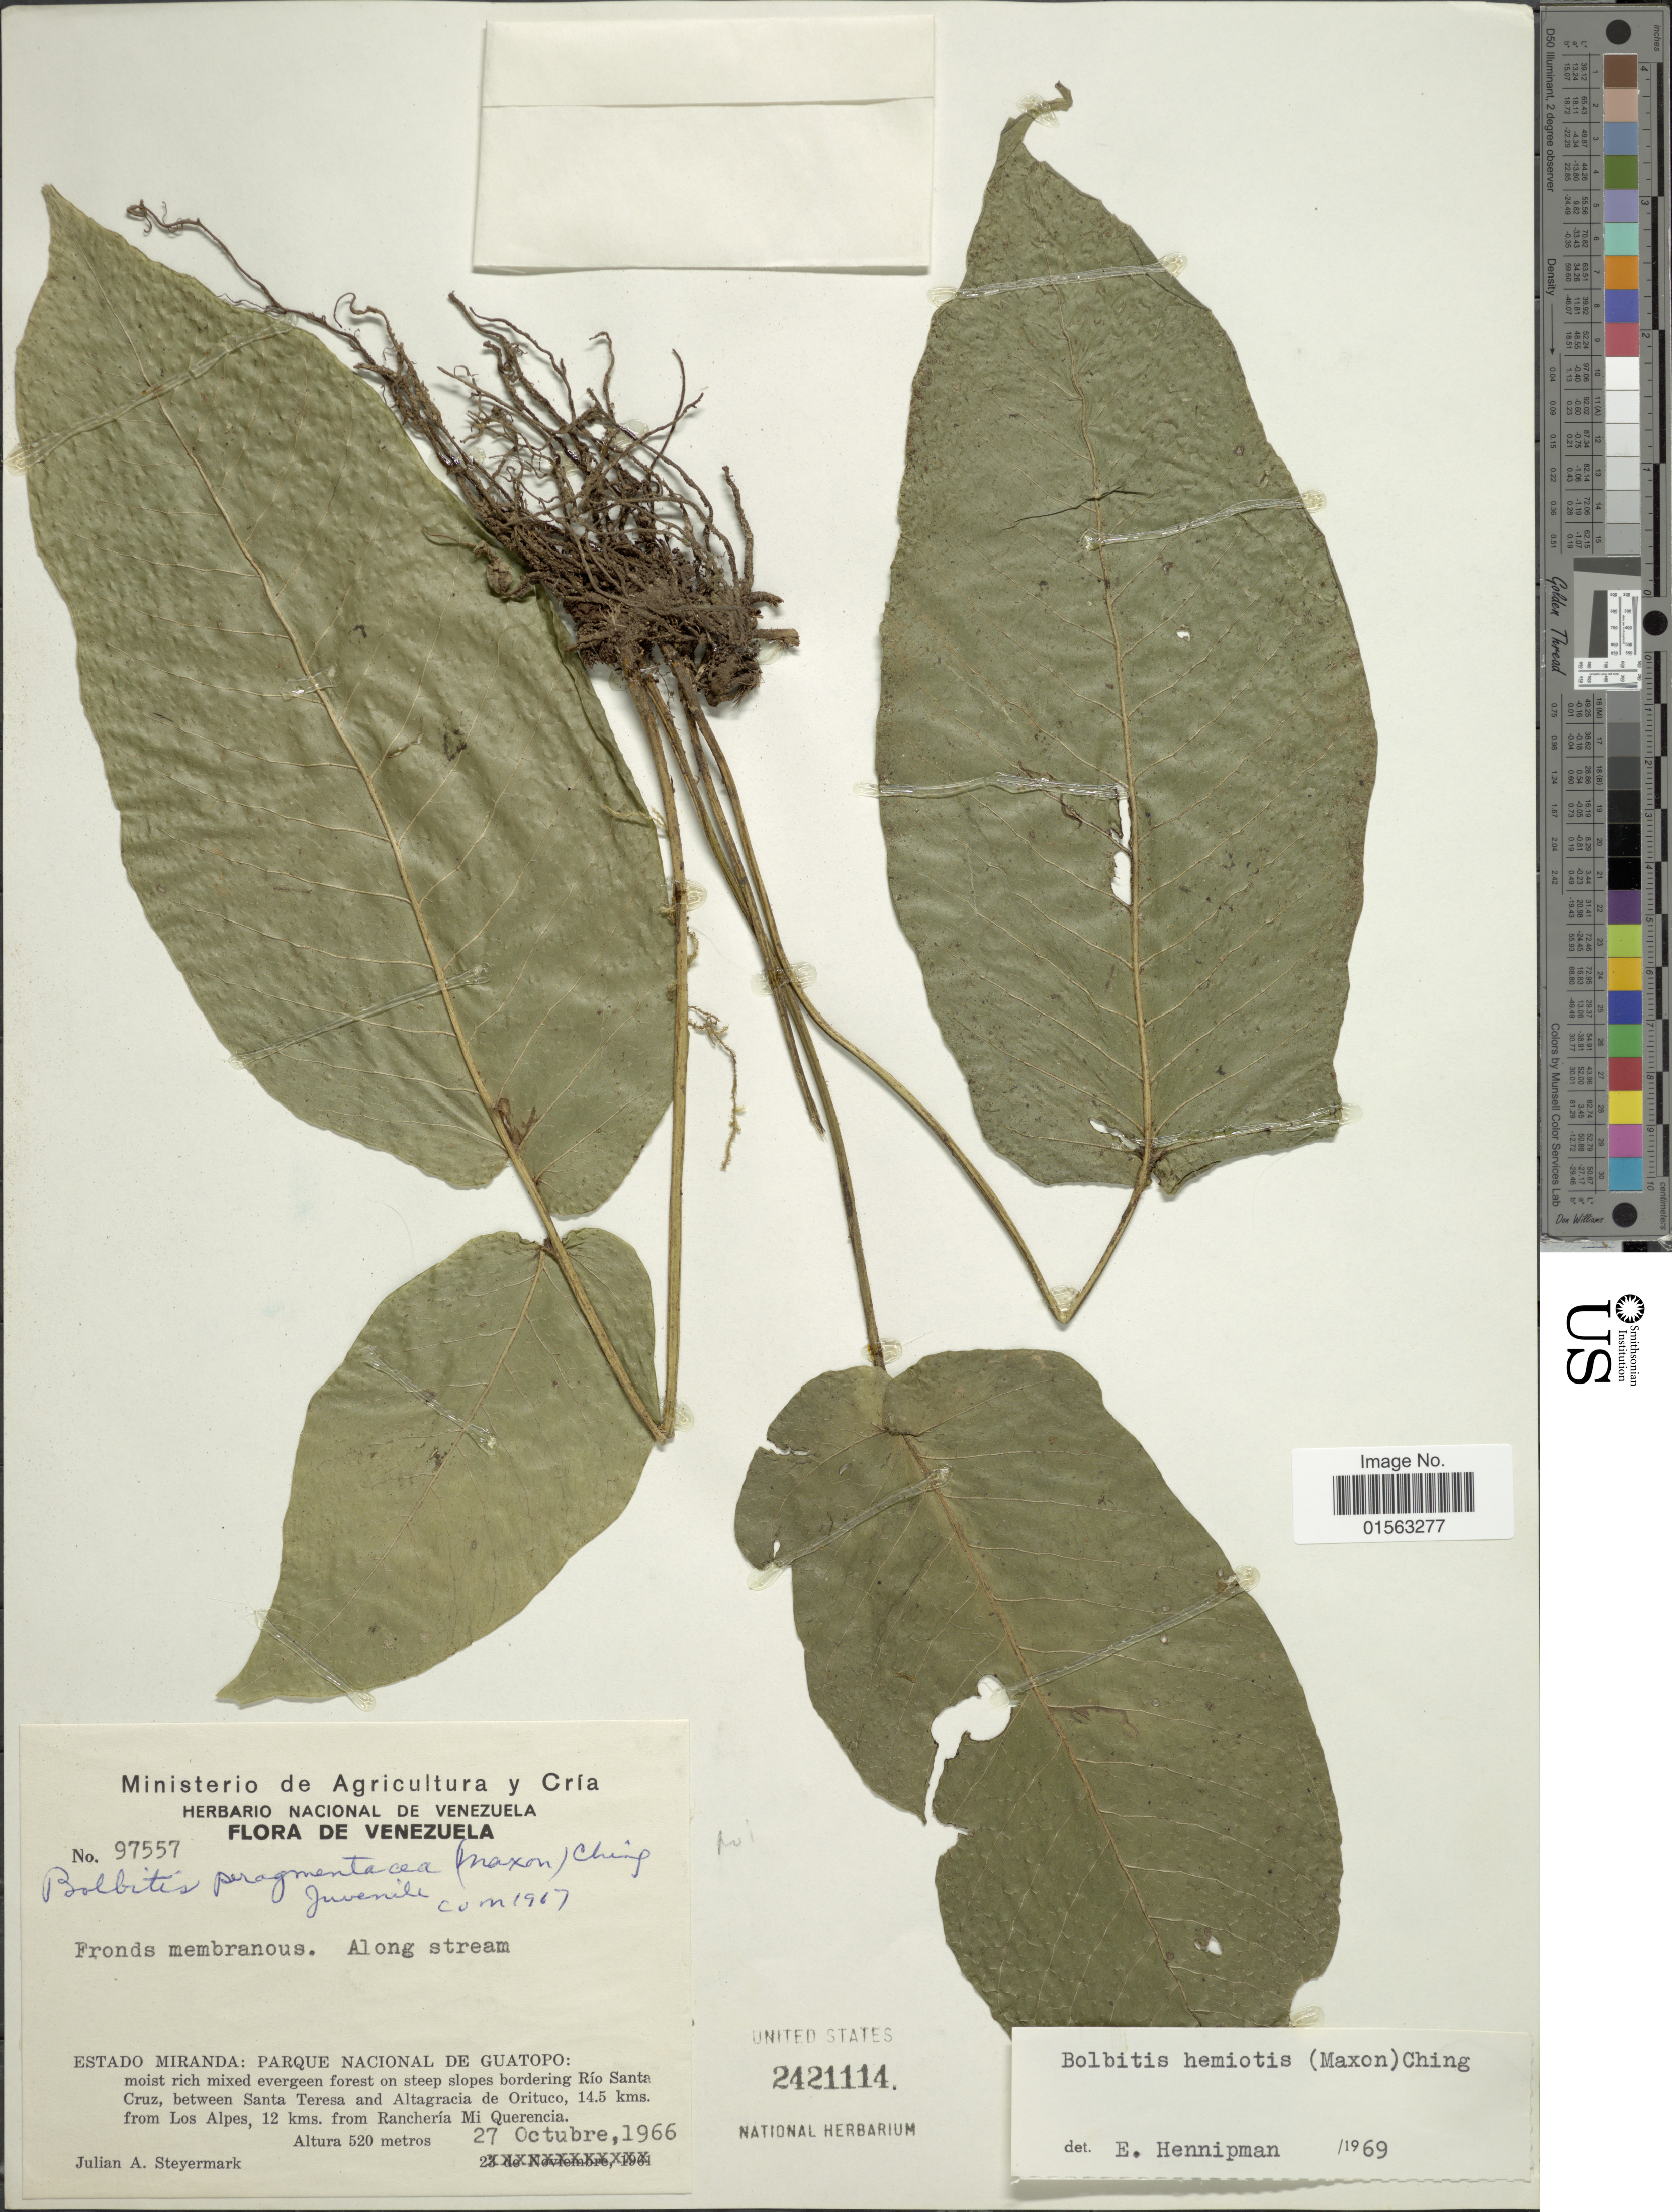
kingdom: Plantae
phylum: Tracheophyta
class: Polypodiopsida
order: Polypodiales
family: Dryopteridaceae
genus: Mickelia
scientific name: Mickelia hemiotis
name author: (Maxon) R.C. Moran et al.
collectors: J. Steyermark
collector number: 97557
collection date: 1966-10-27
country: Venezuela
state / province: Miranda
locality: Venezuela, along stream, Parque Nacional De Guatopo: moist rich mixed evergreen forest on steep slopes bordering Río Santa Cruz, between Santa Teresa and Altagracia de Orituco, 14.5 kms. from Los Alpes, 12 km. from Ranchería Mi Querencia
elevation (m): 520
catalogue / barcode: US 2421114